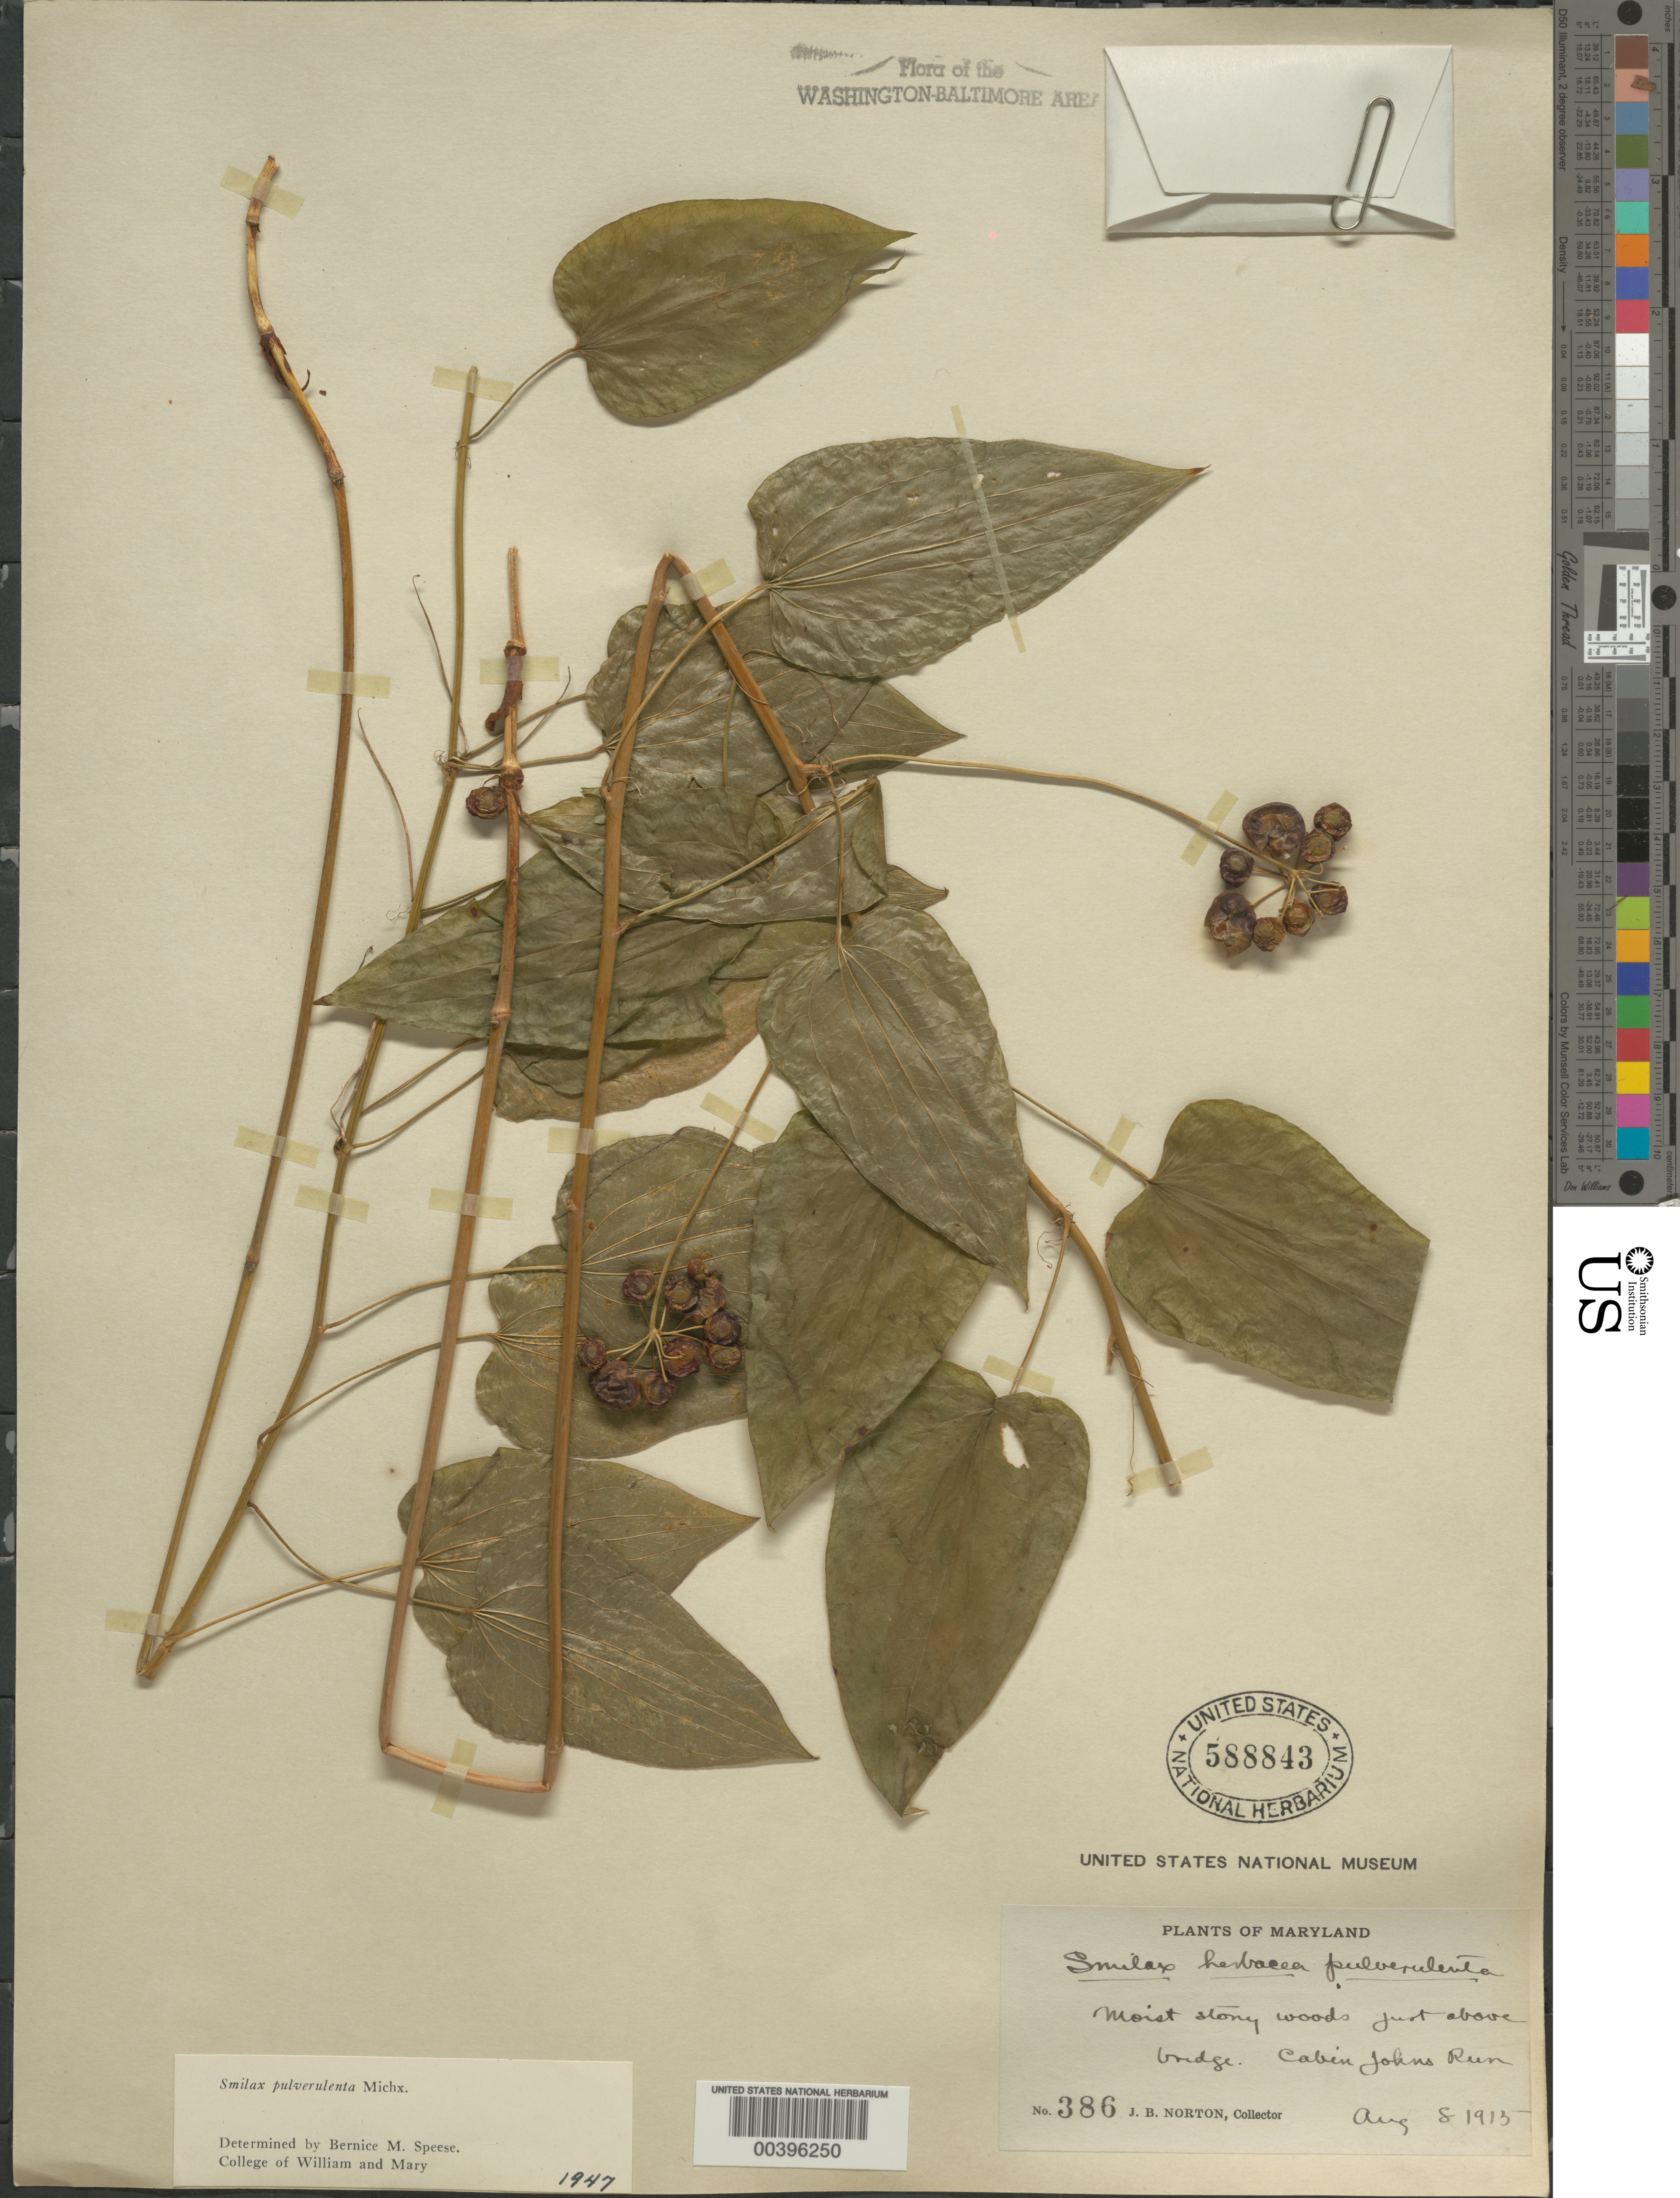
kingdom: Plantae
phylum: Tracheophyta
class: Liliopsida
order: Liliales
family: Smilacaceae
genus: Smilax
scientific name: Smilax pulverulenta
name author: Michx.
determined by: Speese, B. M.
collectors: J. Norton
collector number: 386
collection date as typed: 08 Aug 1915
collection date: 1915-08-08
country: United States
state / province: Maryland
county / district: Montgomery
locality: Cabin John Run C. & O. Canal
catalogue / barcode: US 588843